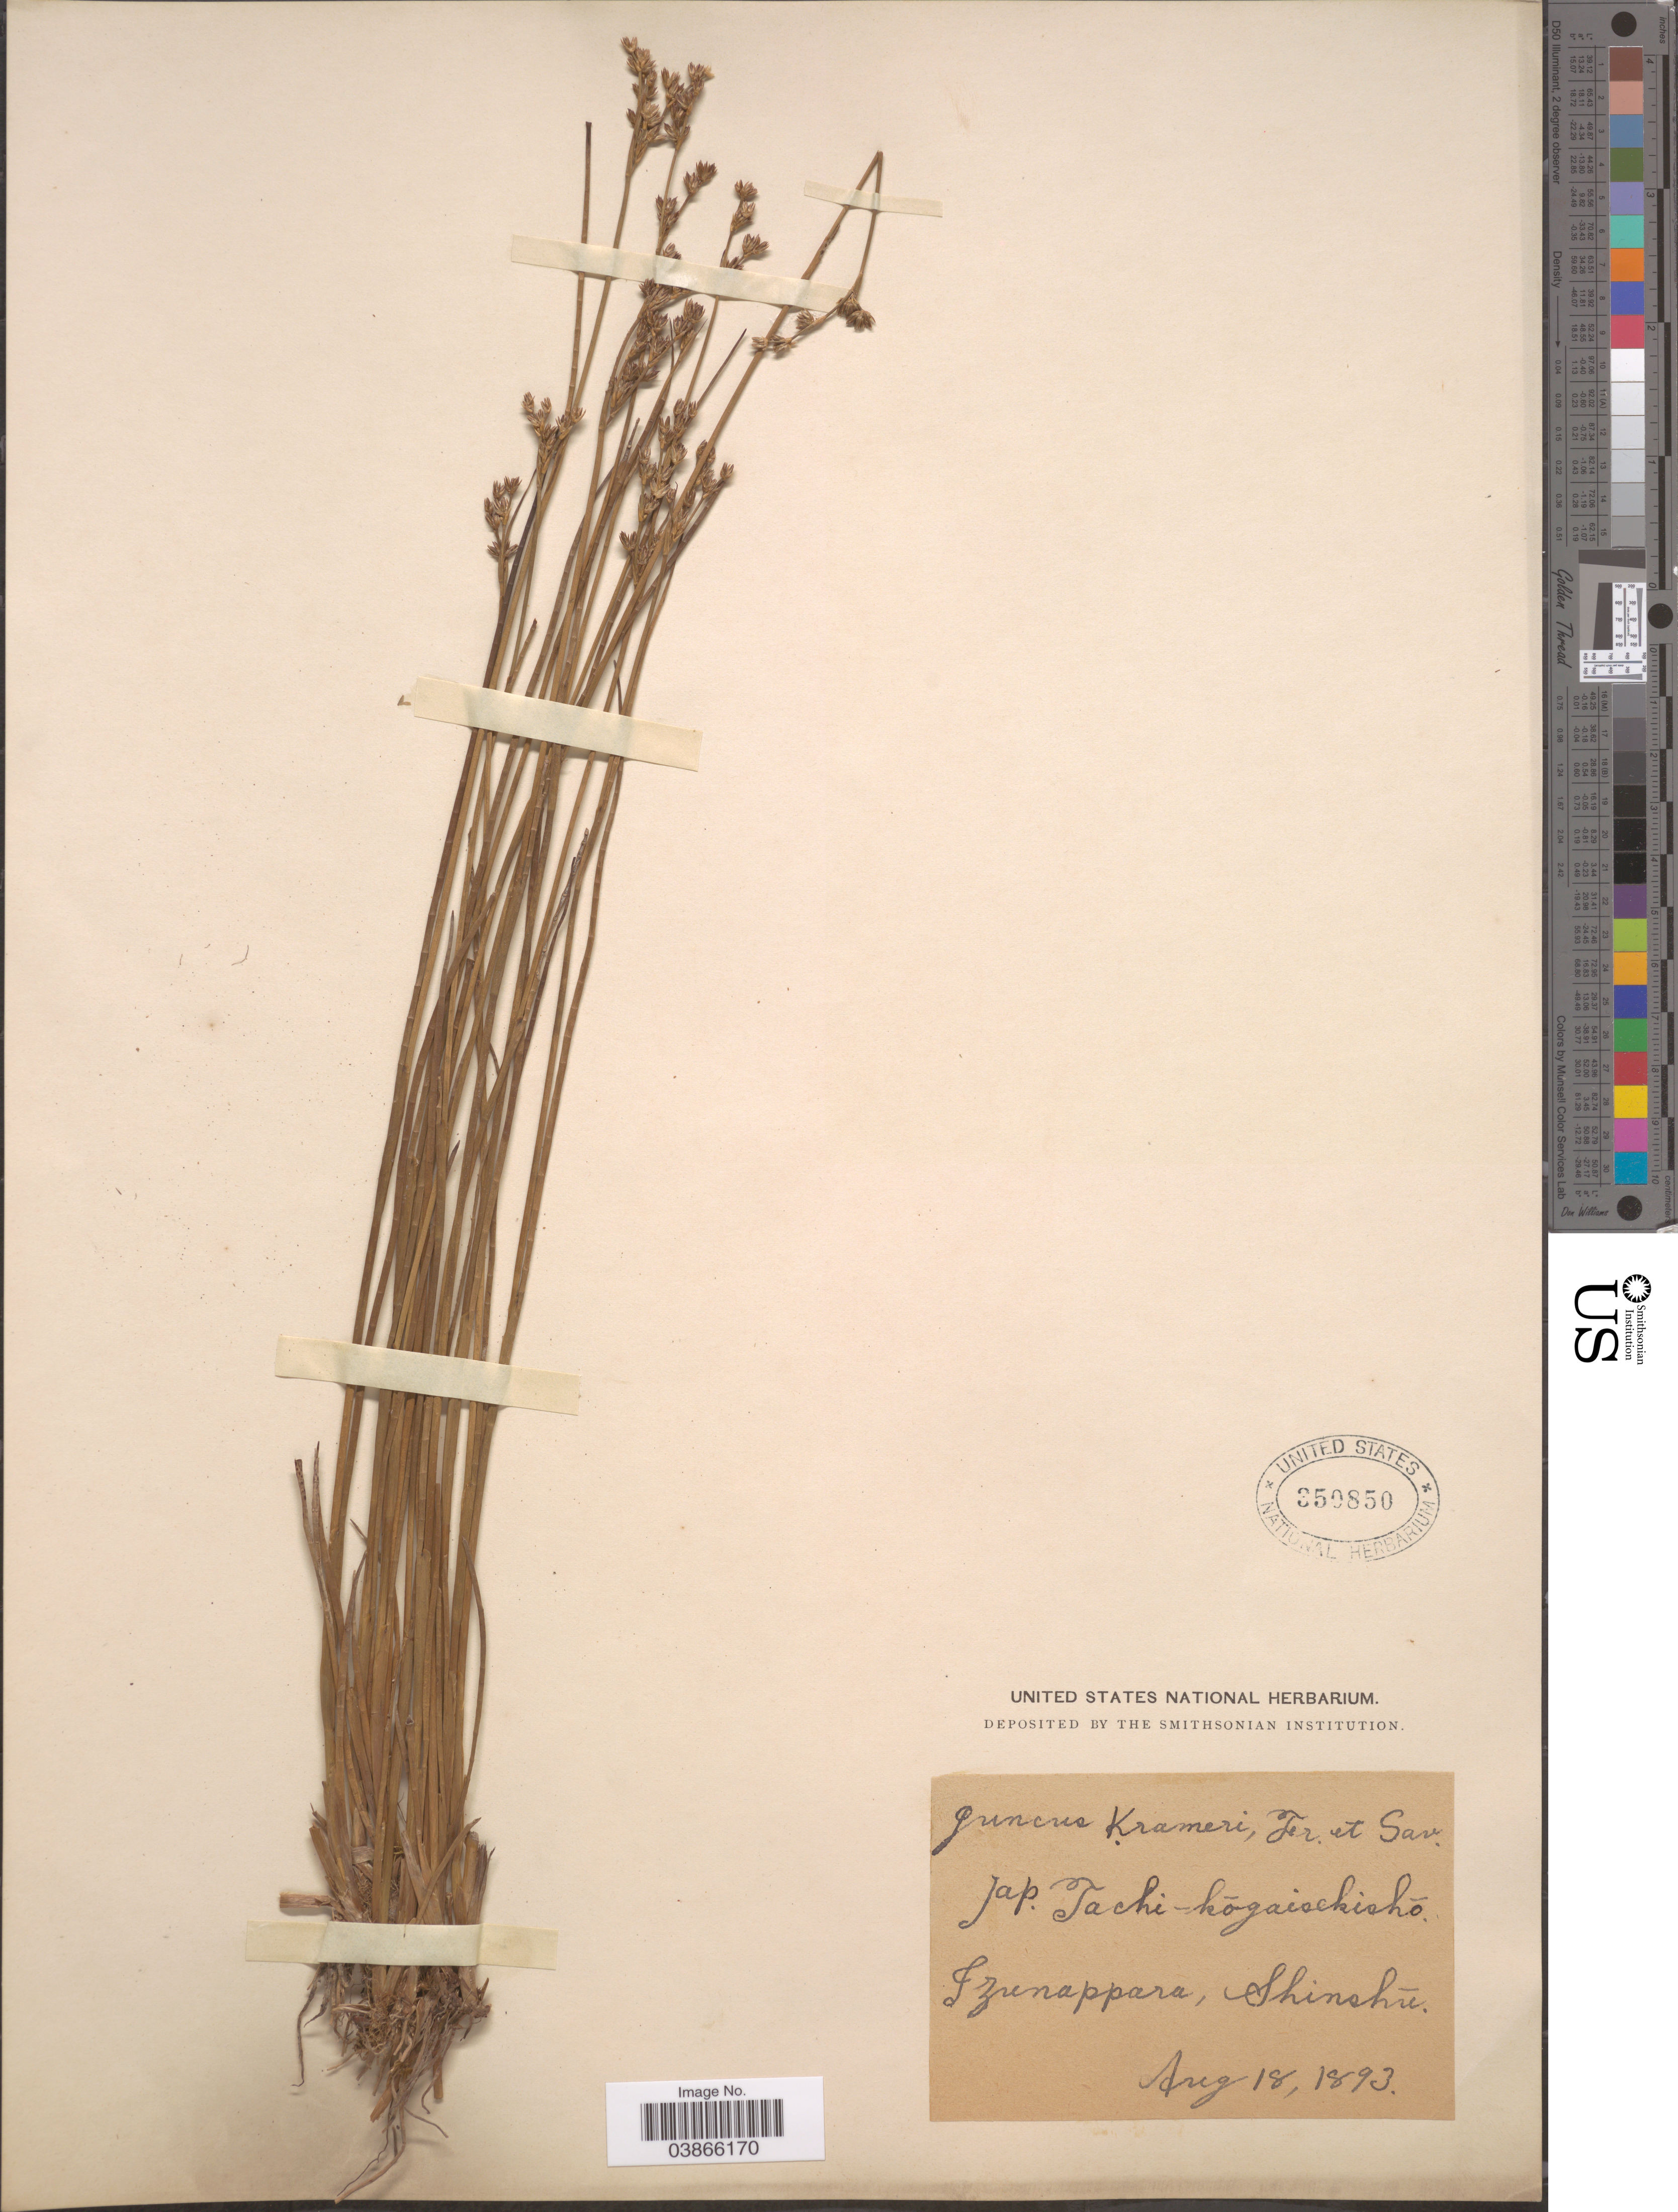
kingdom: Plantae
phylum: Tracheophyta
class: Liliopsida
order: Poales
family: Juncaceae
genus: Juncus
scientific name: Juncus krameri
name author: Franch. & Sav.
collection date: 1893-08-18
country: Japan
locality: Izunappara, Shinshu.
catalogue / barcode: US 359850